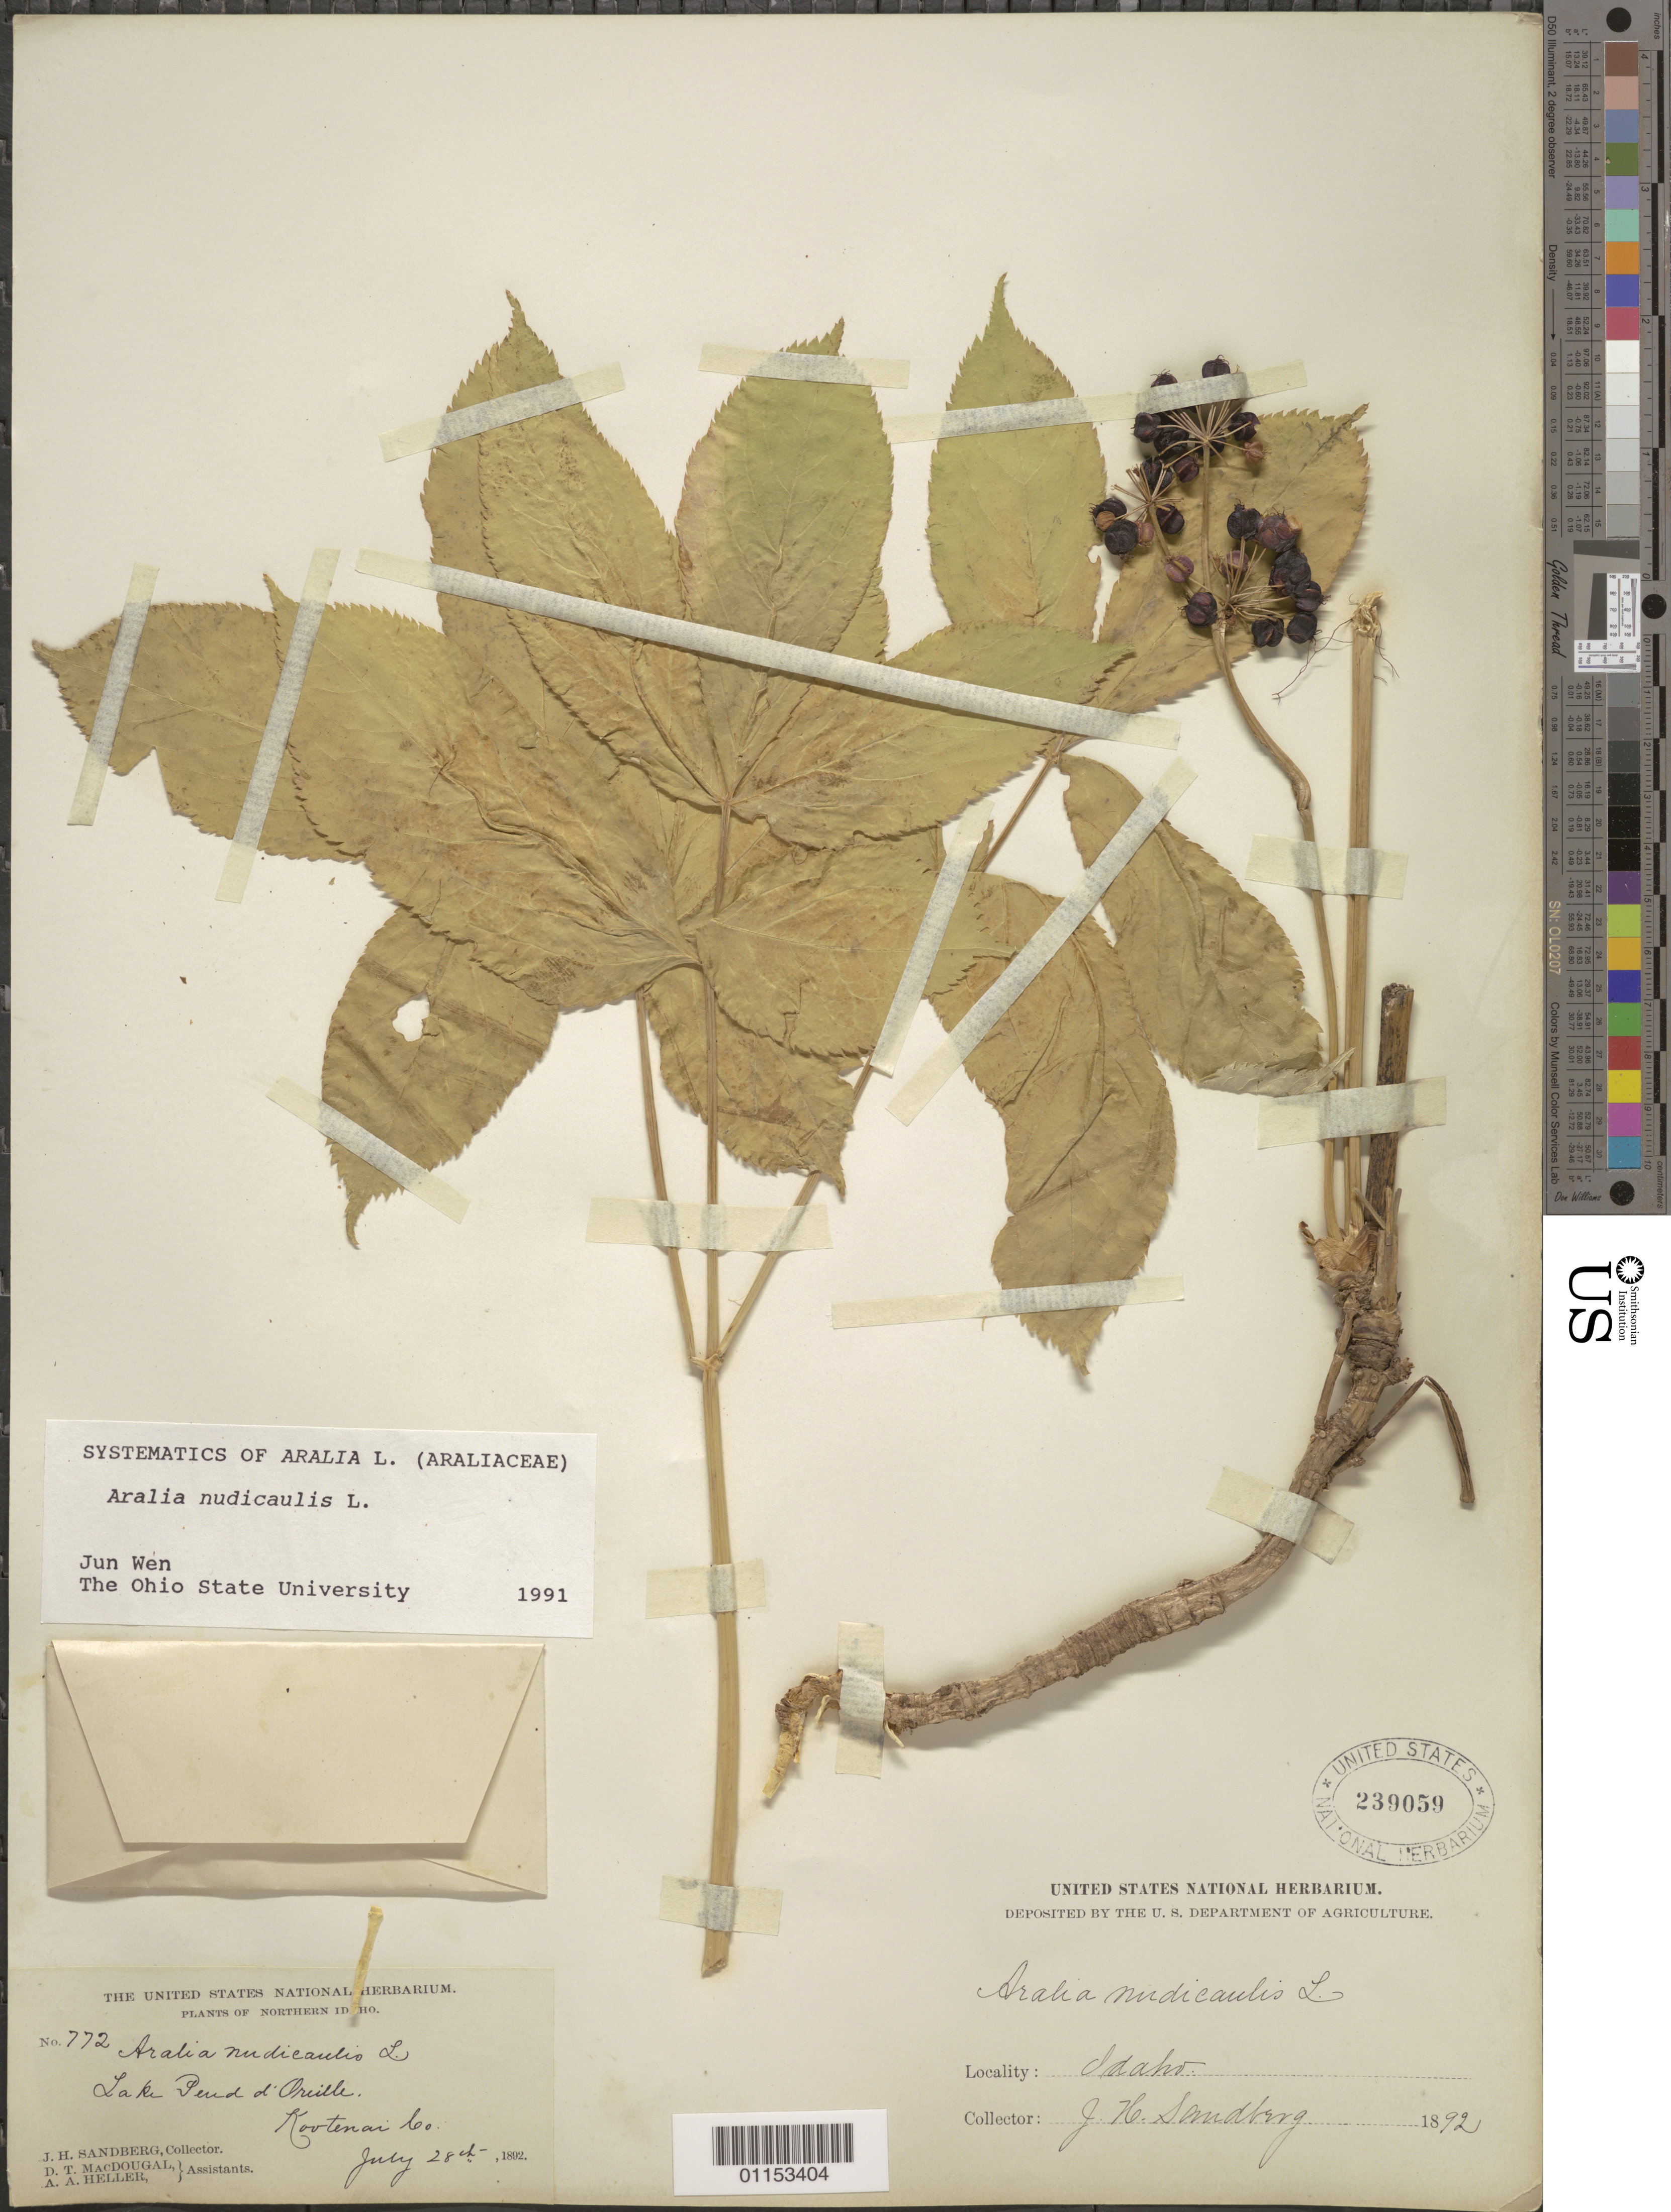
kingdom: Plantae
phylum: Tracheophyta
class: Magnoliopsida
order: Apiales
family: Araliaceae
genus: Aralia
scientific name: Aralia nudicaulis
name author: L.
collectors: J. H. Sandberg, D. T. MacDougal & A. A. Heller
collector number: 772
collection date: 1892-07-28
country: United States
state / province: Idaho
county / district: Kootenai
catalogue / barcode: US 239059